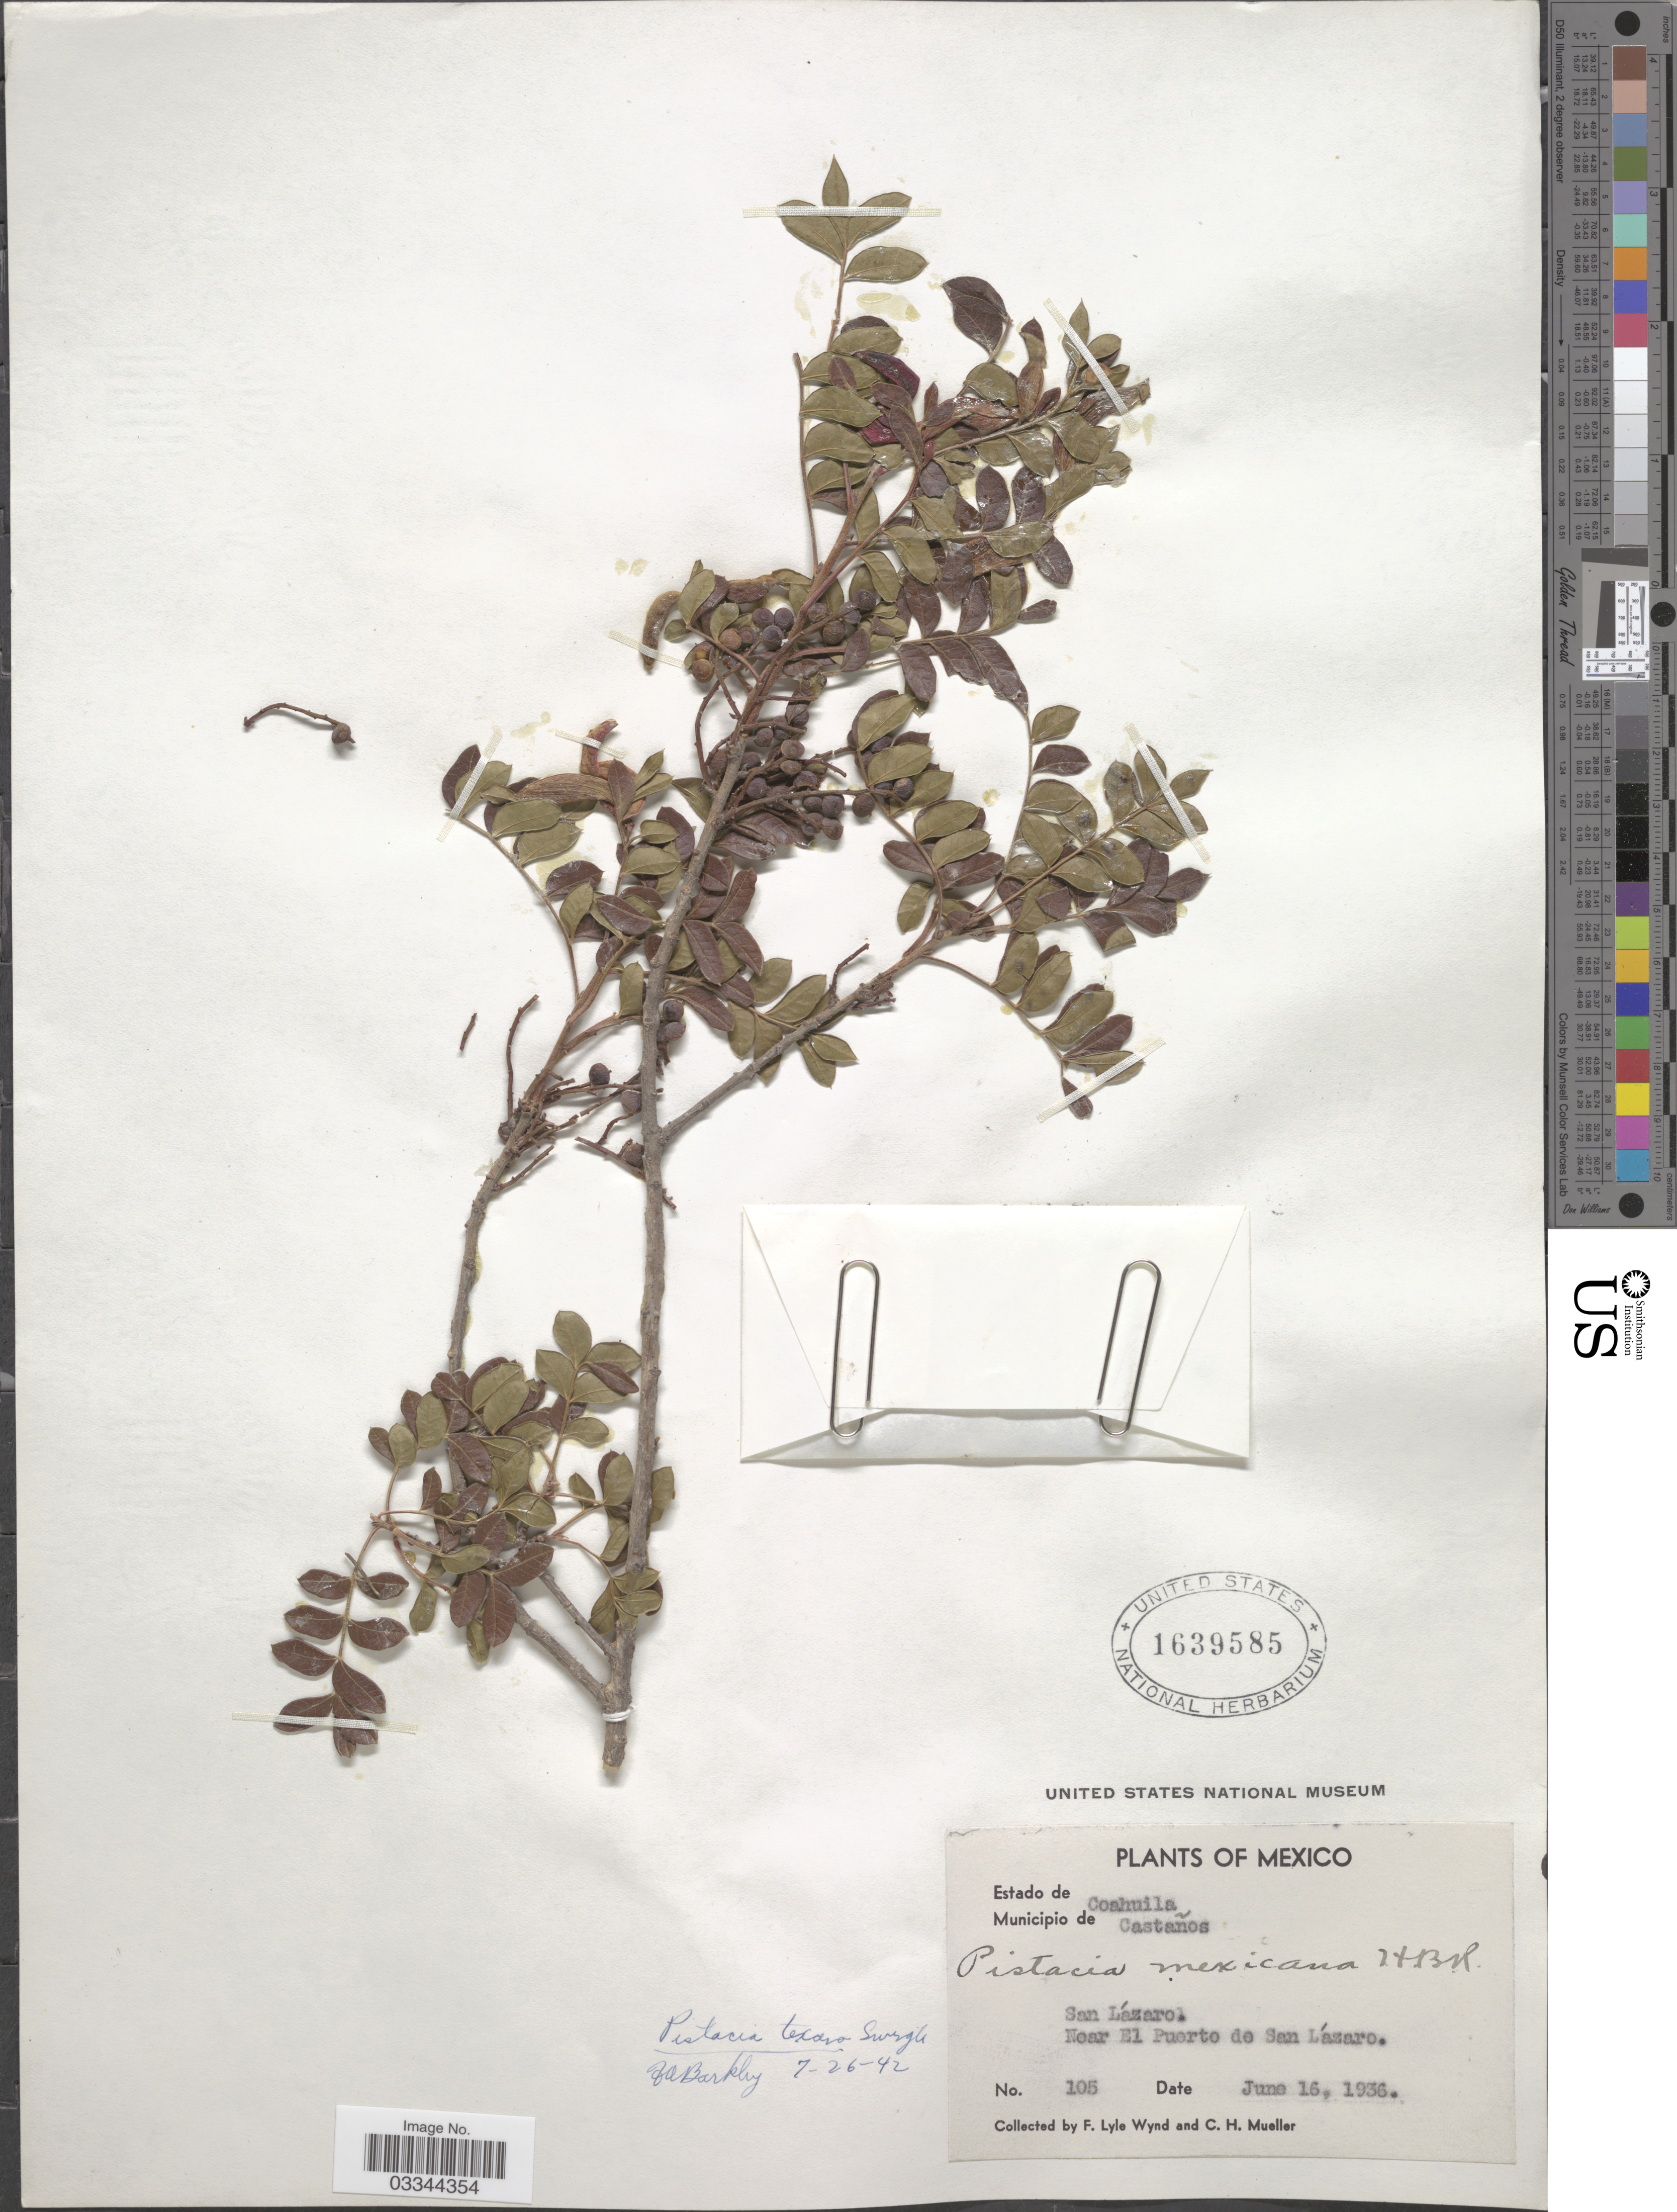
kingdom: Plantae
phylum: Tracheophyta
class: Magnoliopsida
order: Sapindales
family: Anacardiaceae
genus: Pistacia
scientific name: Pistacia mexicana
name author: Kunth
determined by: Mitchell, John D.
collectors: F. L. Wynd & C. H. Mueller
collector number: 105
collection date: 1936-06-16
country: Mexico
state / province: Coahuila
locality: Municipio de Canstaños. San Lázaro. Near El Puerto de San Lázaro.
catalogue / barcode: US 1639585